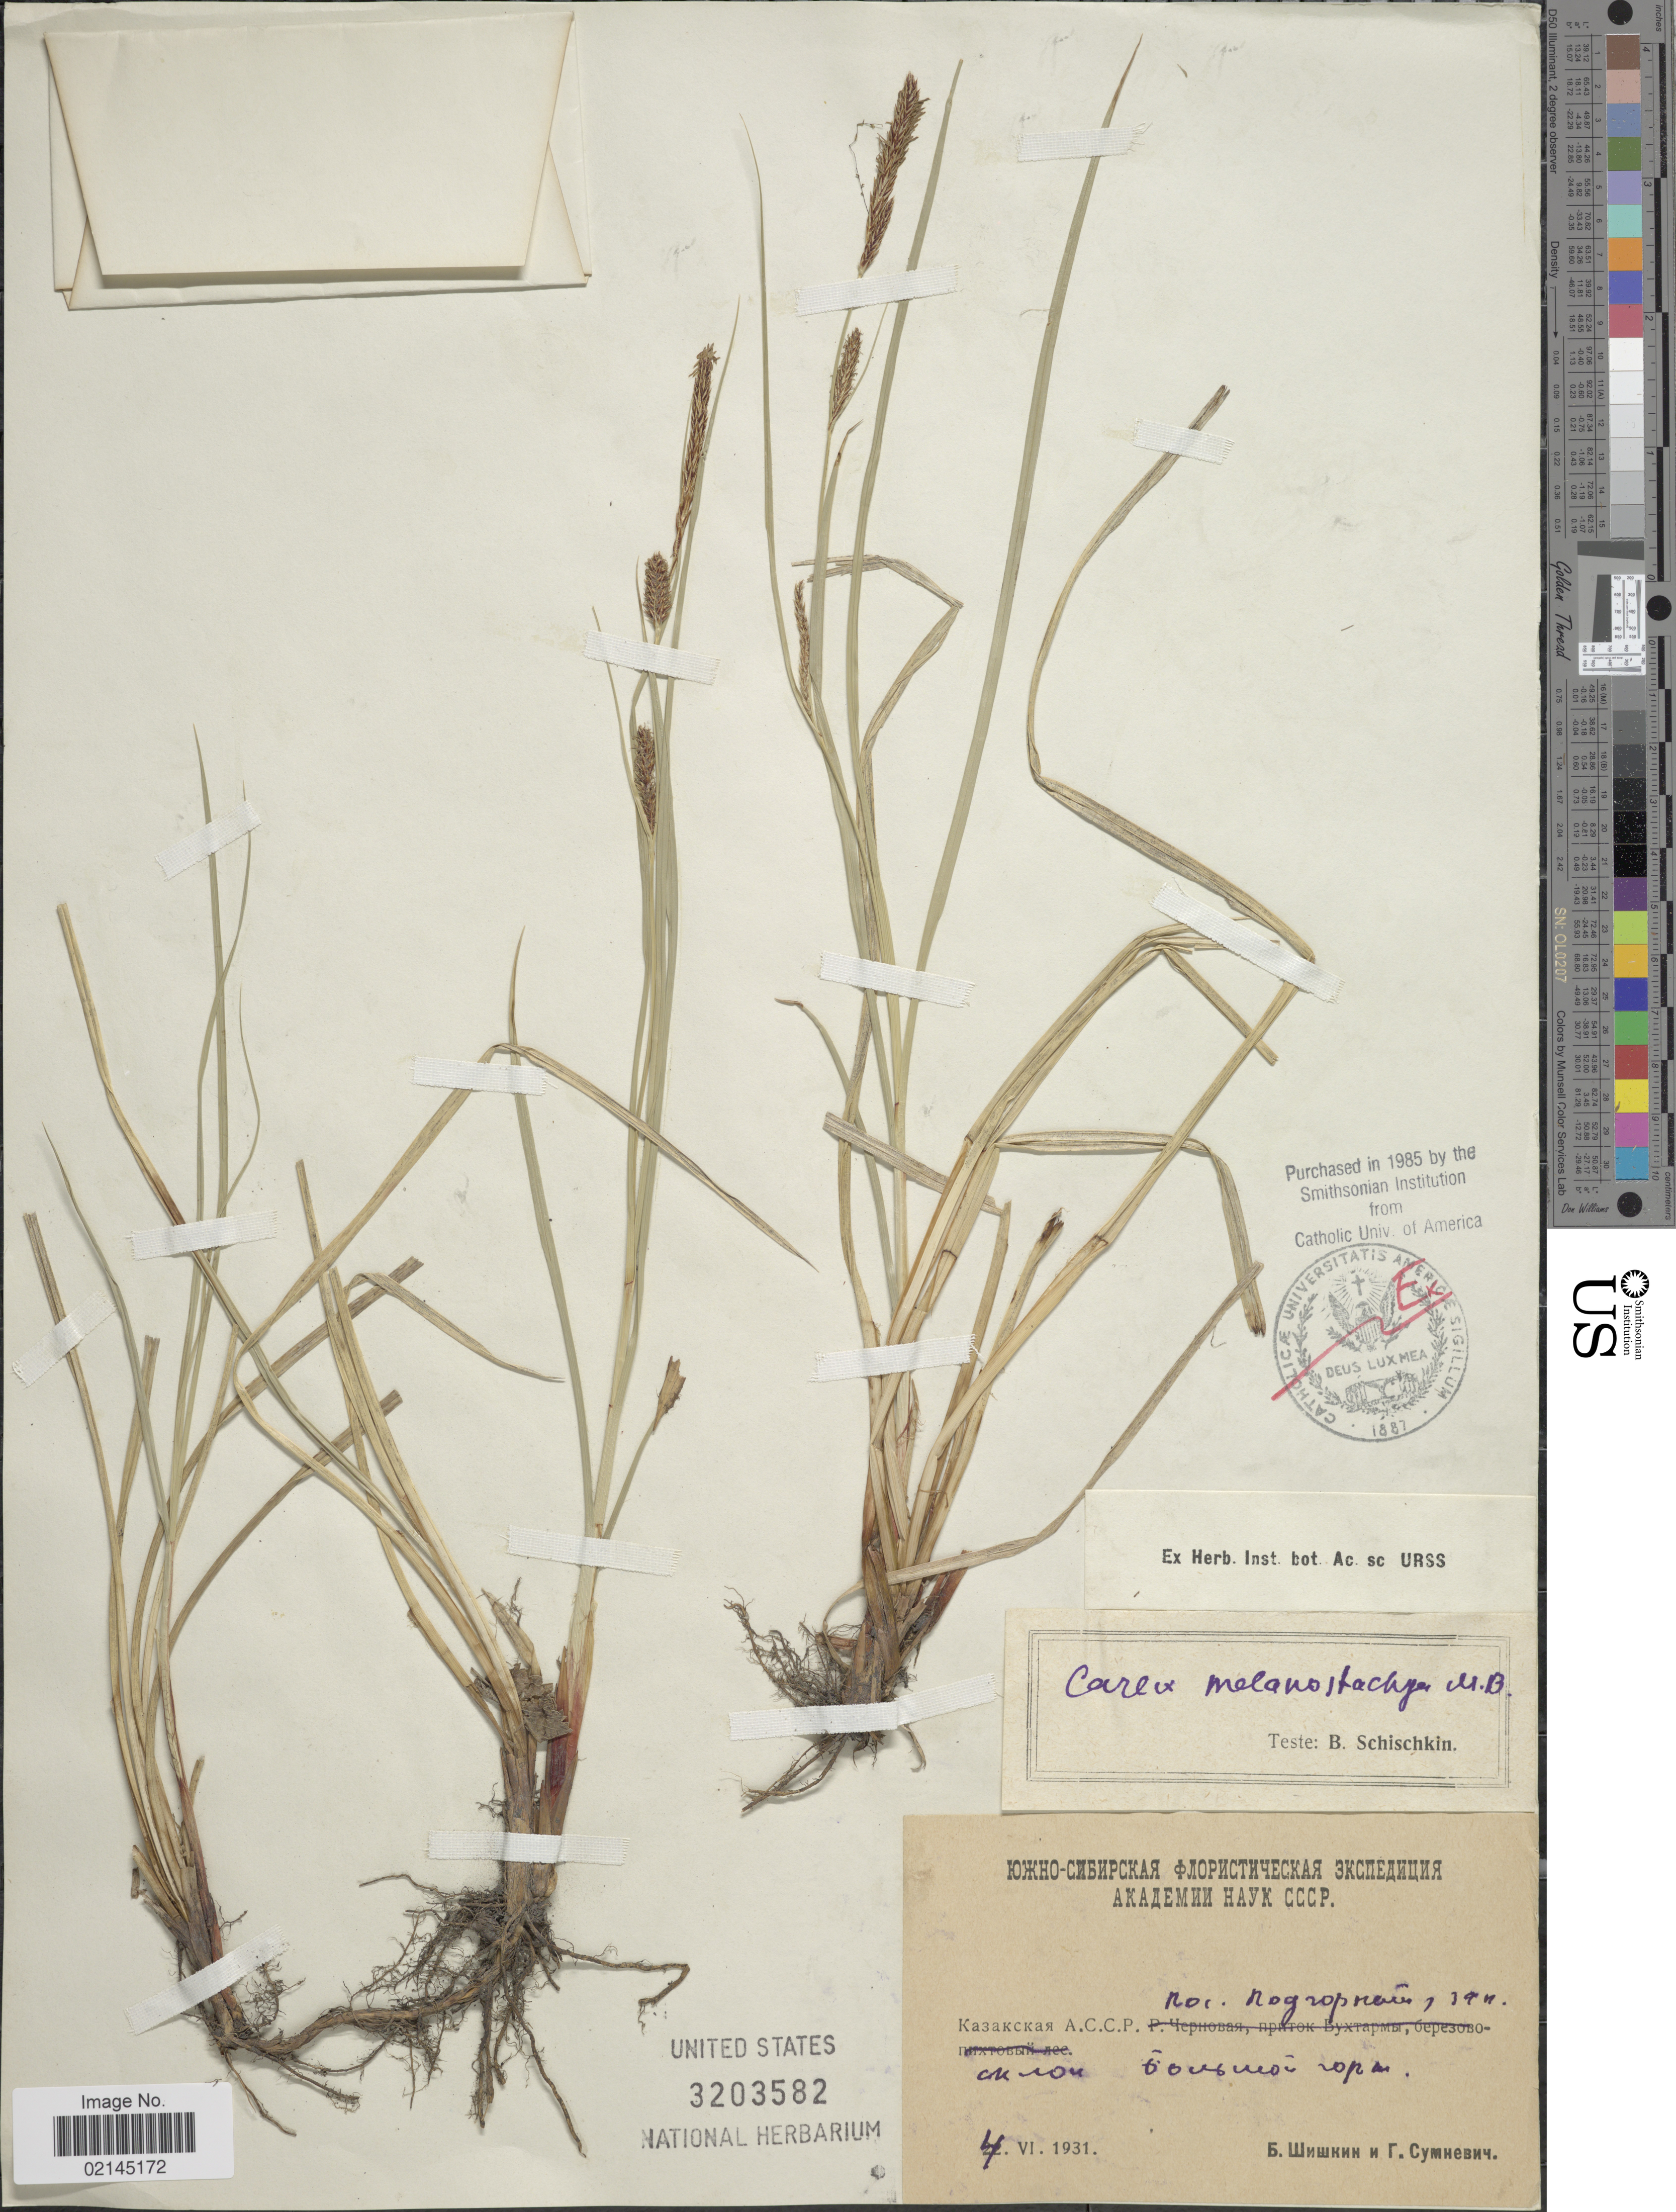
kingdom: Plantae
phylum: Tracheophyta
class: Liliopsida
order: Poales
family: Cyperaceae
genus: Carex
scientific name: Carex melanostachya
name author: M. Bieb. ex Willd.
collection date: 1931-06-04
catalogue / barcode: US 3203582